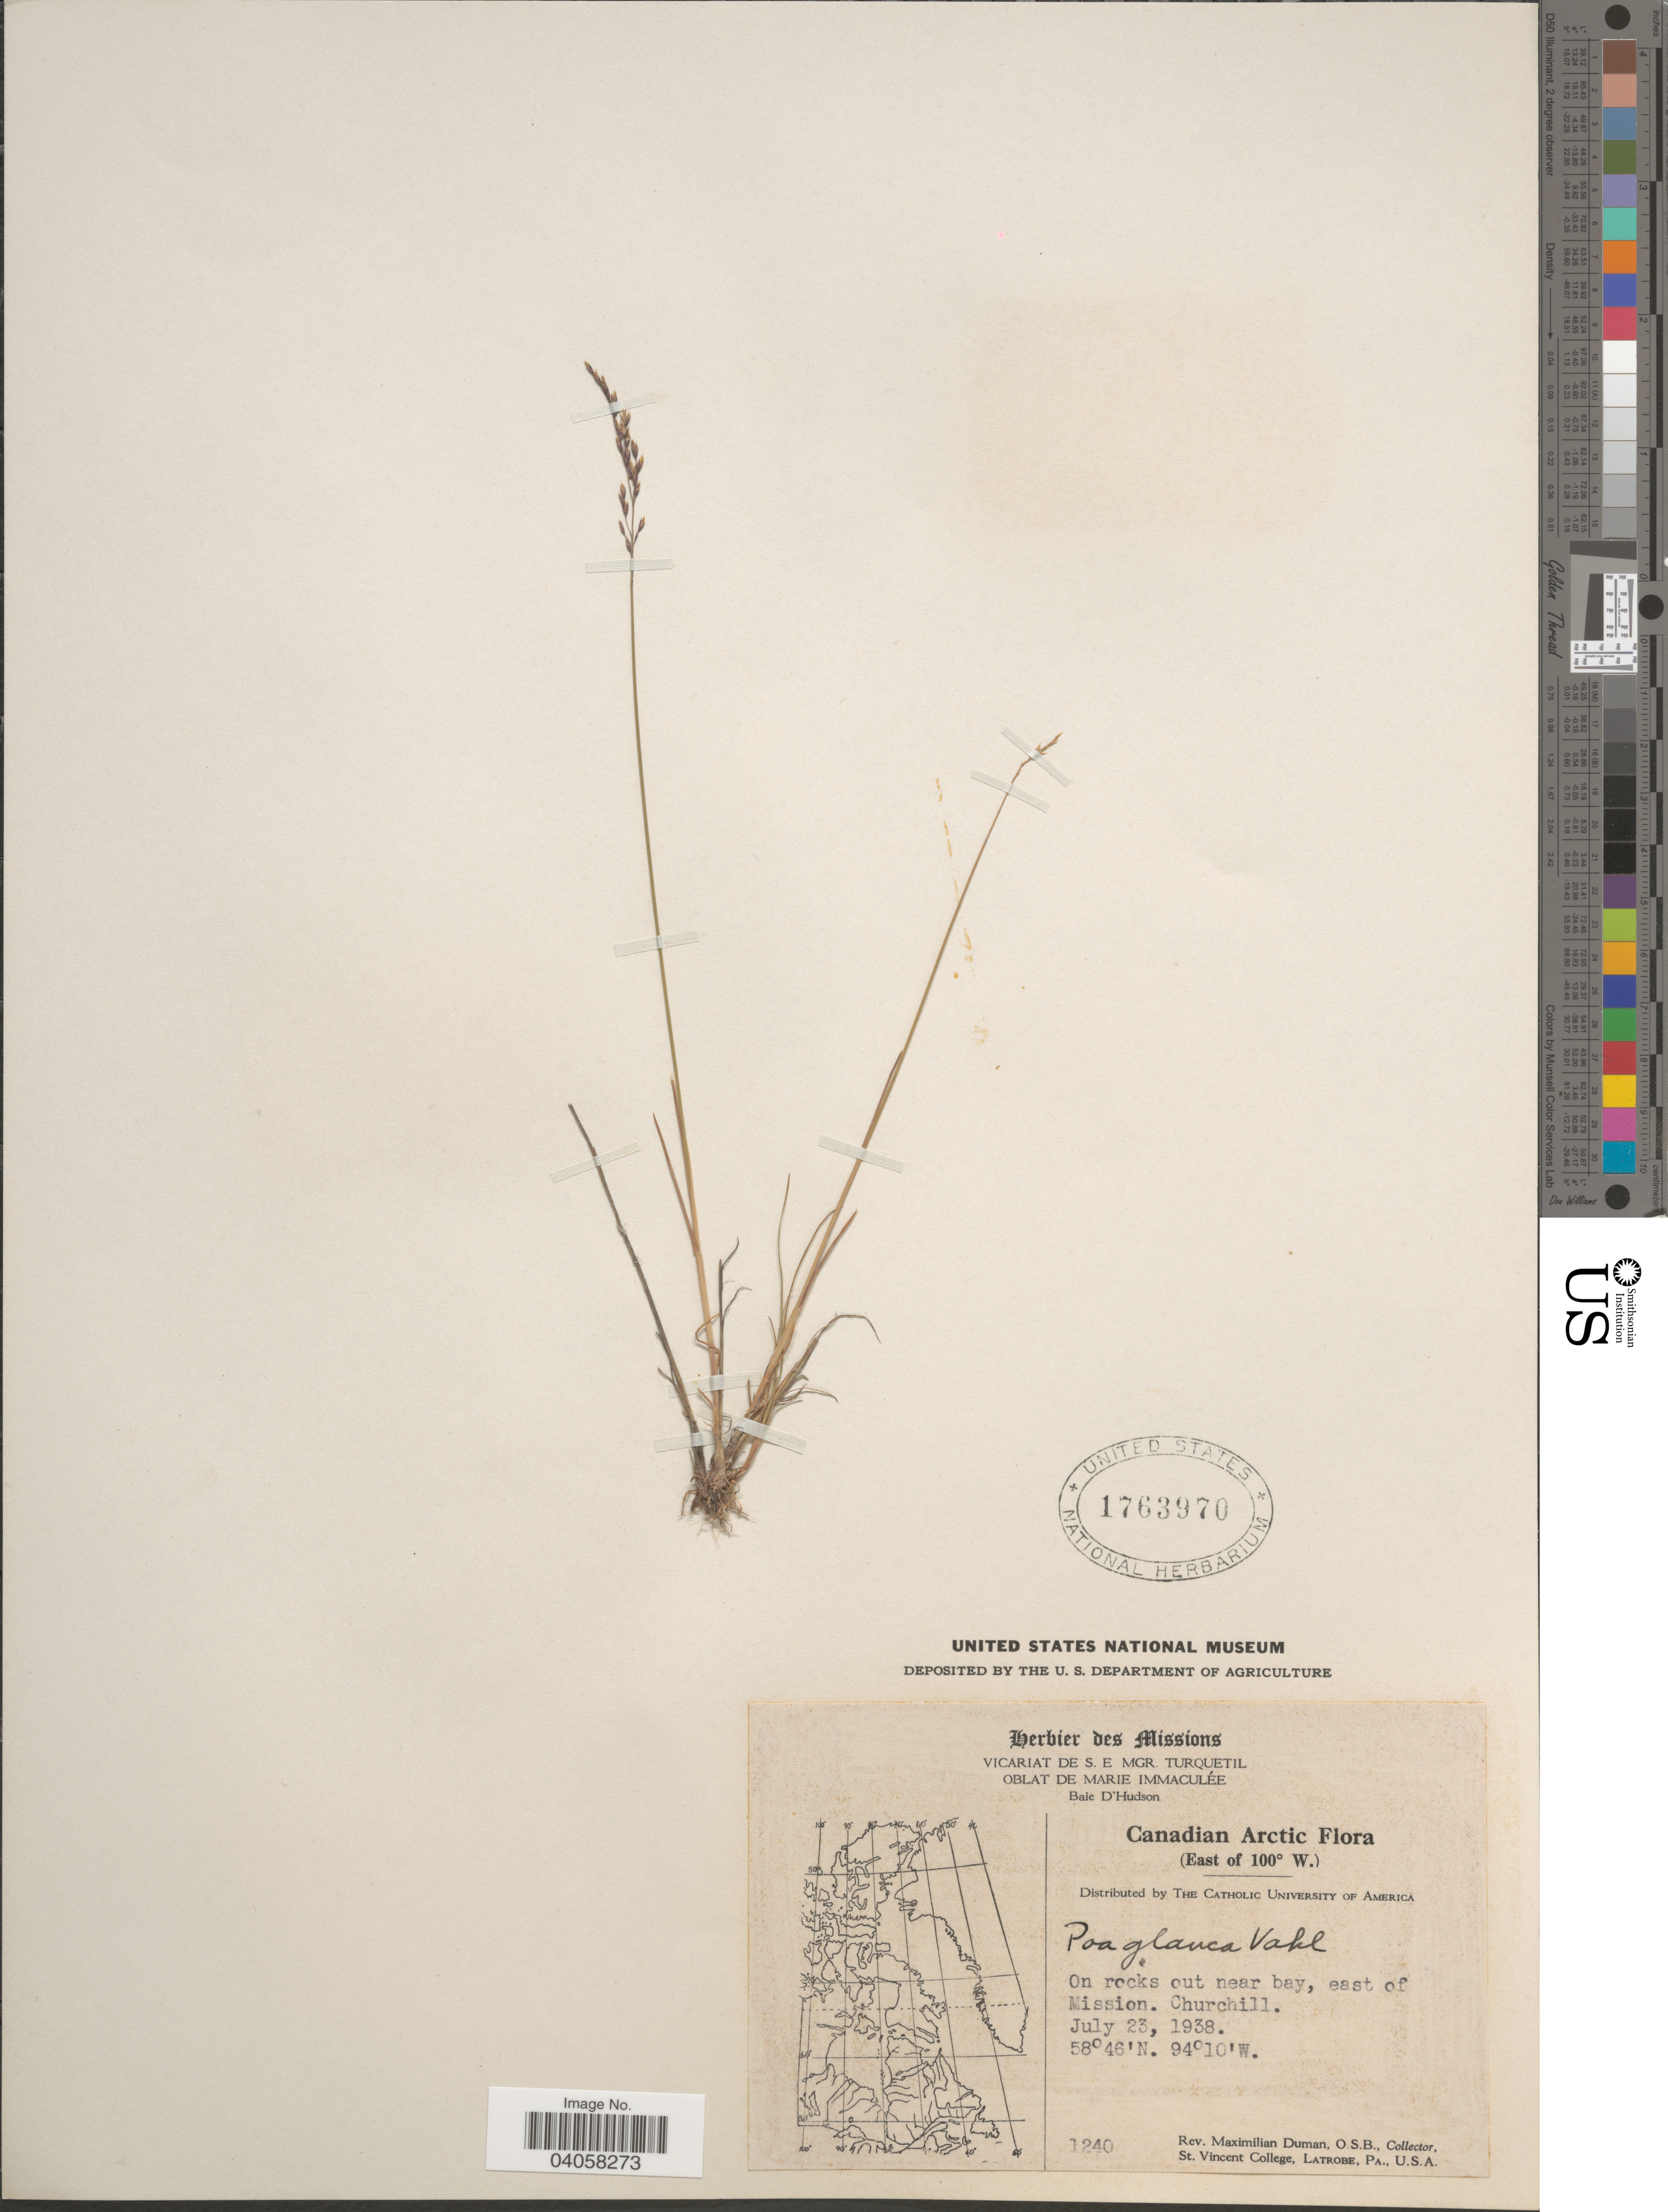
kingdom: Plantae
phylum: Tracheophyta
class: Liliopsida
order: Poales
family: Poaceae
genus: Poa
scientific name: Poa glauca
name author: Vahl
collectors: M. Duman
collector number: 1240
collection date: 1938-07-23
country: Canada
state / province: Manitoba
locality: Canadian Arctic (East of 100° W.) On rocks out near Bay, east of Mission. Churchill.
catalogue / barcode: US 1763970